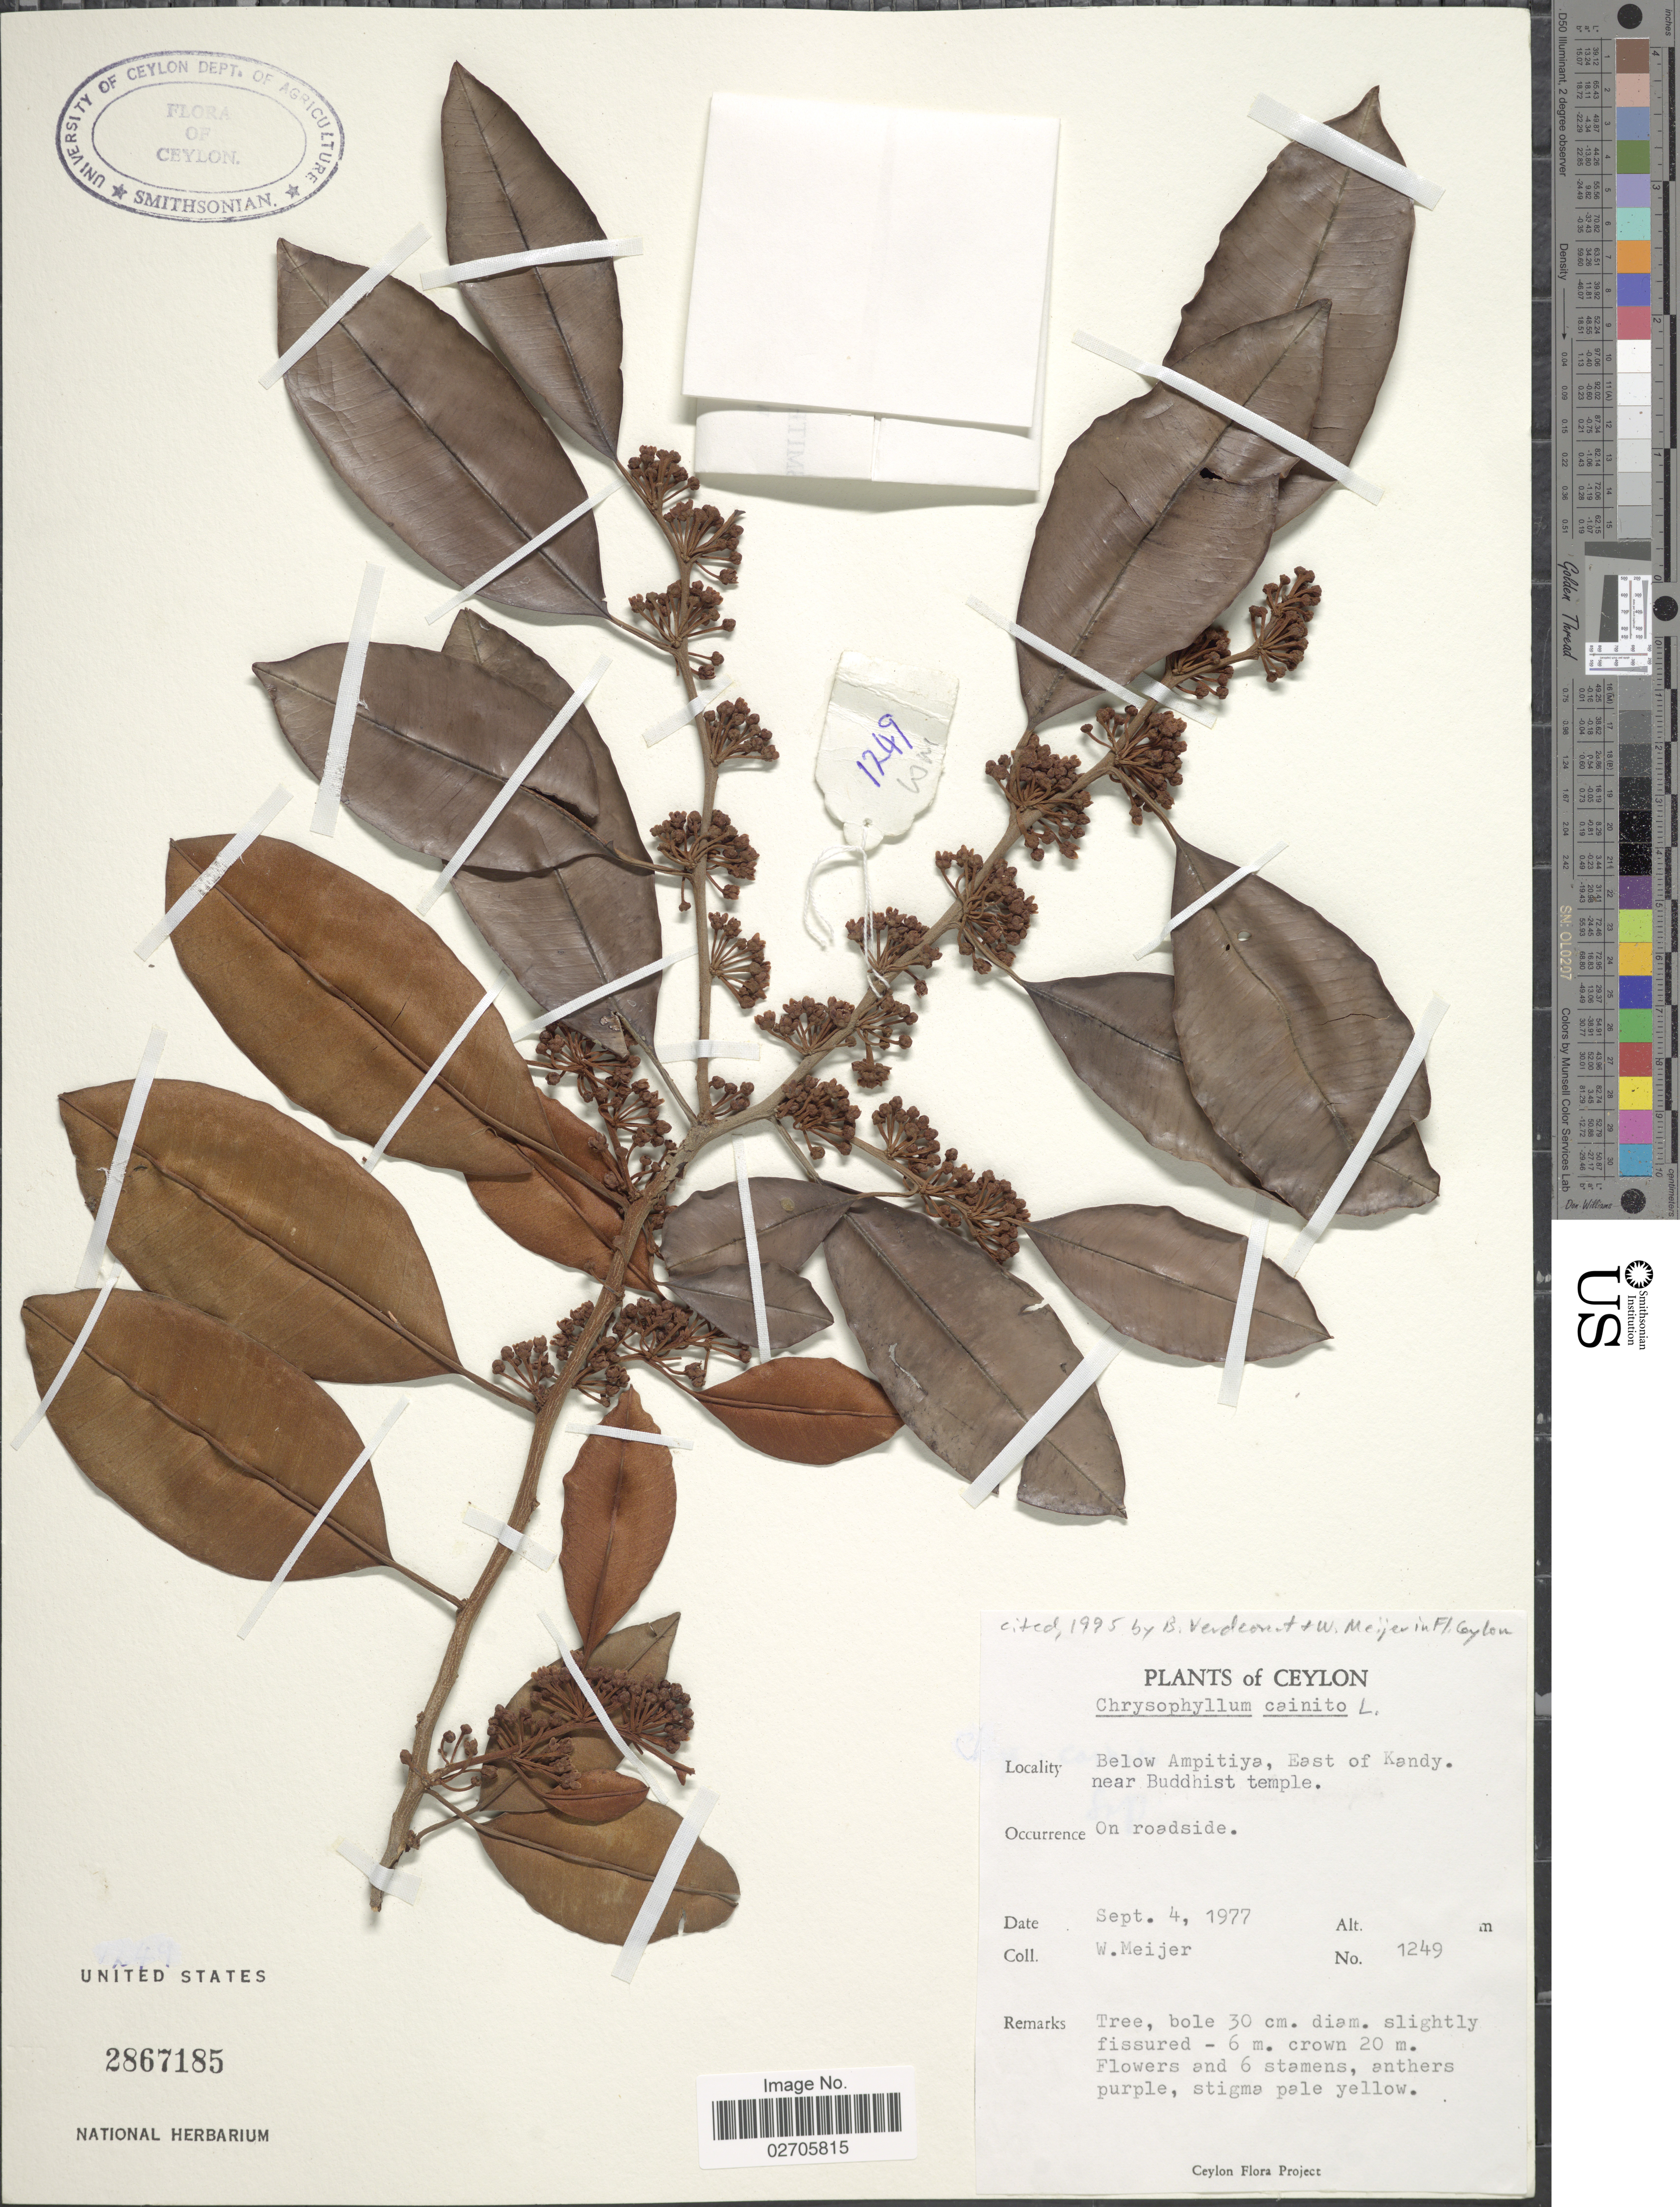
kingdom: Plantae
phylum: Tracheophyta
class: Magnoliopsida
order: Ericales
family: Sapotaceae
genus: Chrysophyllum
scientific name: Chrysophyllum cainito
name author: L.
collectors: W. Meijer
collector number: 1249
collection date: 1977-09-04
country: Sri Lanka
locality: Ceylon, Below Ampitiya, East of Kandy. near Buddhist temple, On roadside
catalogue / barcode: US 2867185